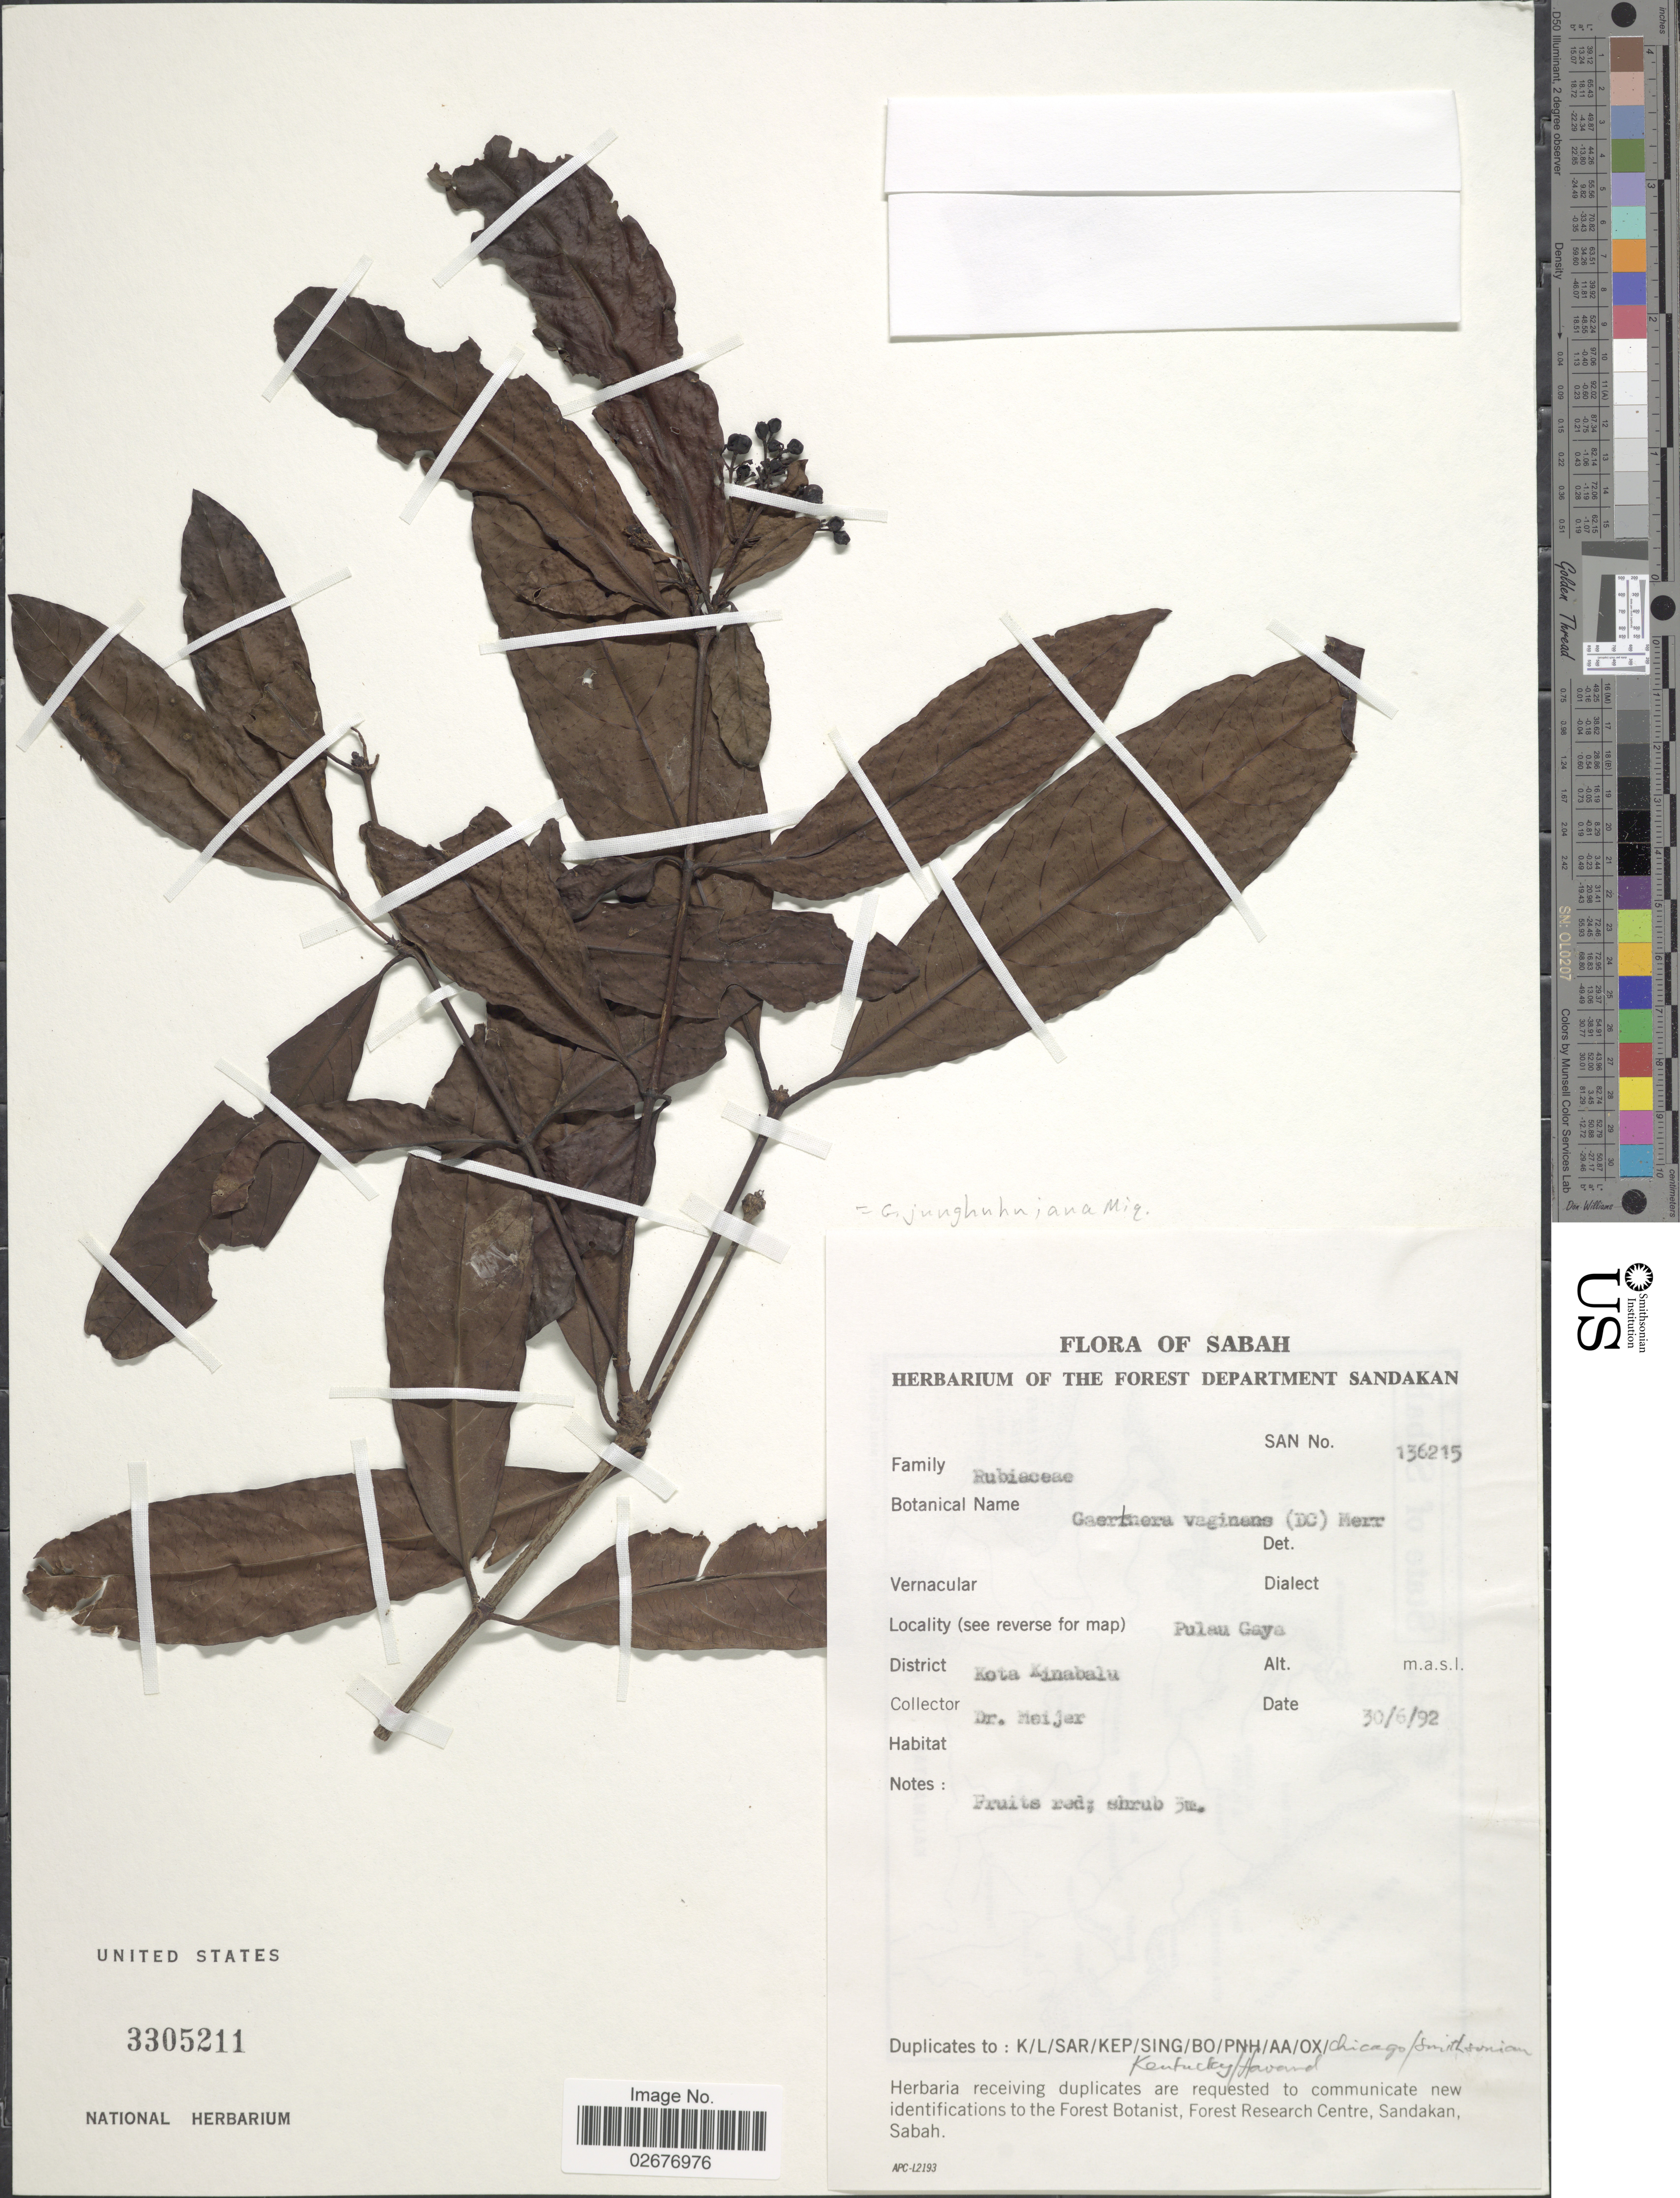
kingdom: Plantae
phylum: Tracheophyta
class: Magnoliopsida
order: Gentianales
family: Rubiaceae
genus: Gaertnera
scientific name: Gaertnera junghuhniana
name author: Miq.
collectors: -- Meijer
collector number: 136215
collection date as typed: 30/6/92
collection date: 1992-06-30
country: Malaysia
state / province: Sabah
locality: Pulau Gaya, District Kota Kinabalu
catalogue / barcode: US 3305211